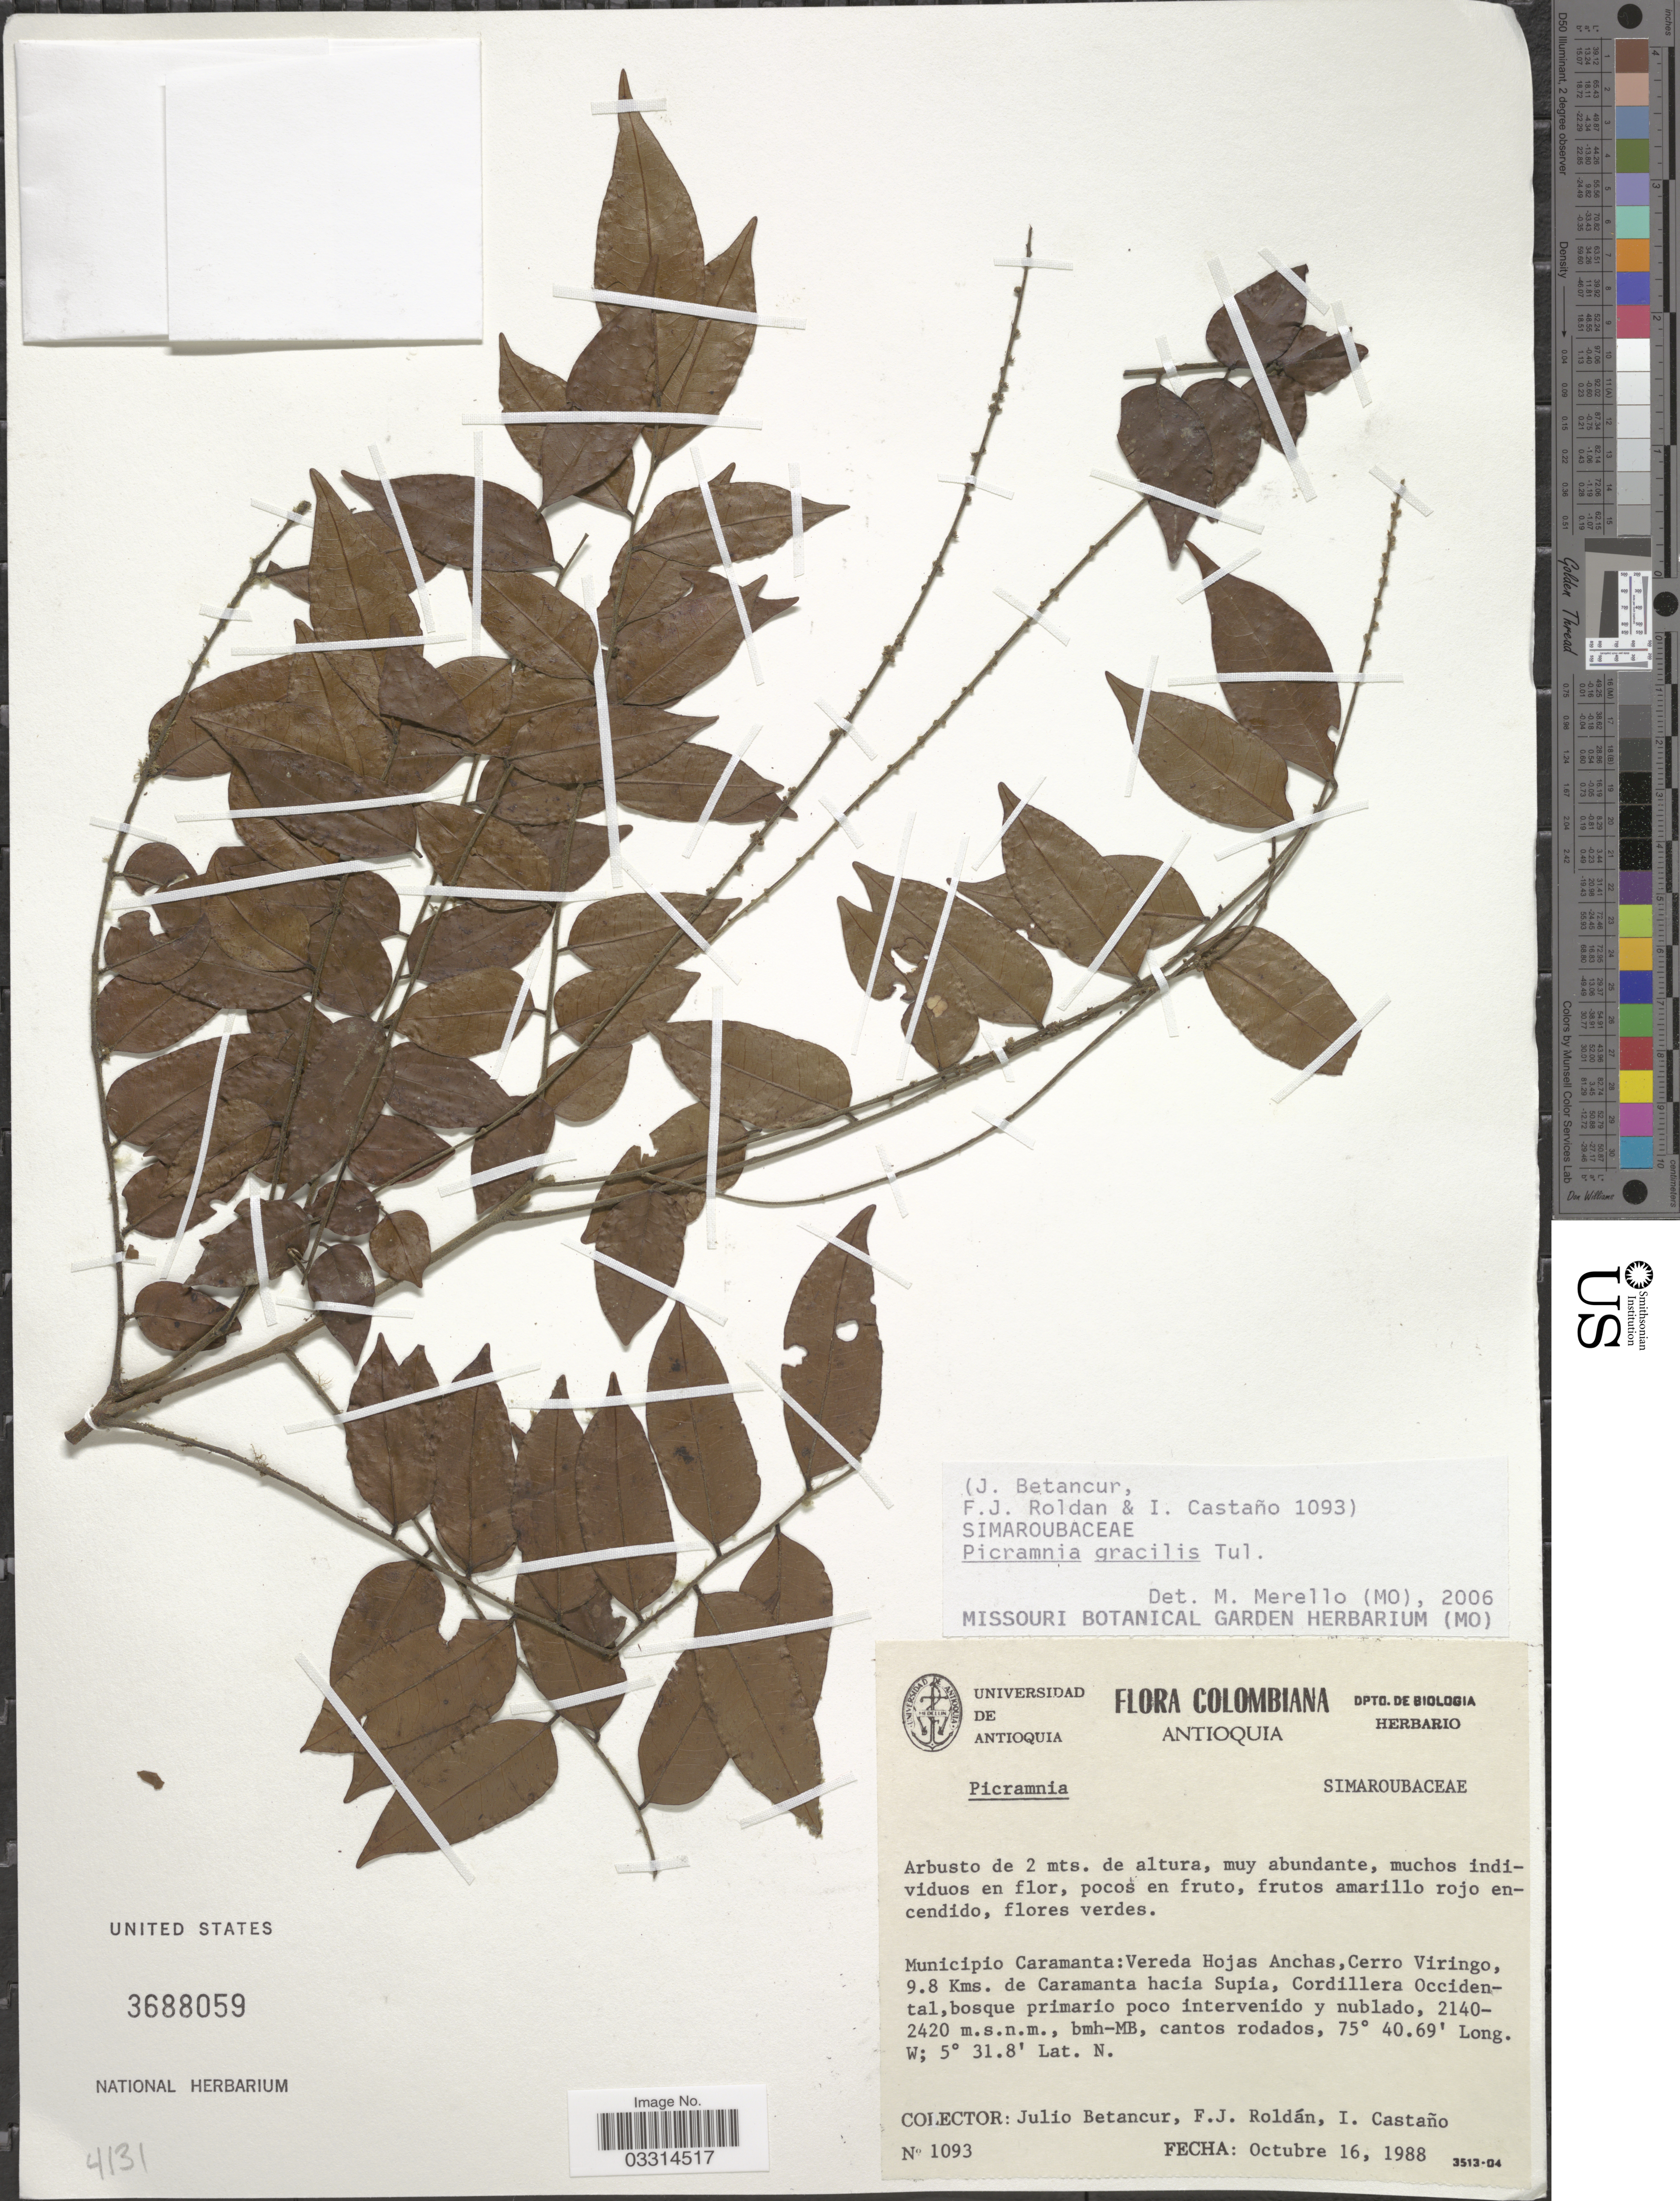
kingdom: Plantae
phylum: Tracheophyta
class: Magnoliopsida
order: Picramniales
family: Picramniaceae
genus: Picramnia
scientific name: Picramnia gracilis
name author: Tul.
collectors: J. Betancur, F. J. Roldán & I. Castaño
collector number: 1093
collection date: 1988-10-16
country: Colombia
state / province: Antioquia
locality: Municipio Caramanta: Vereda Hojas Anchas, Cerro Viringo, 9.8 Kms. de Caramante hacia Supia, Cordillera Occidental.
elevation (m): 2140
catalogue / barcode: US 3688059